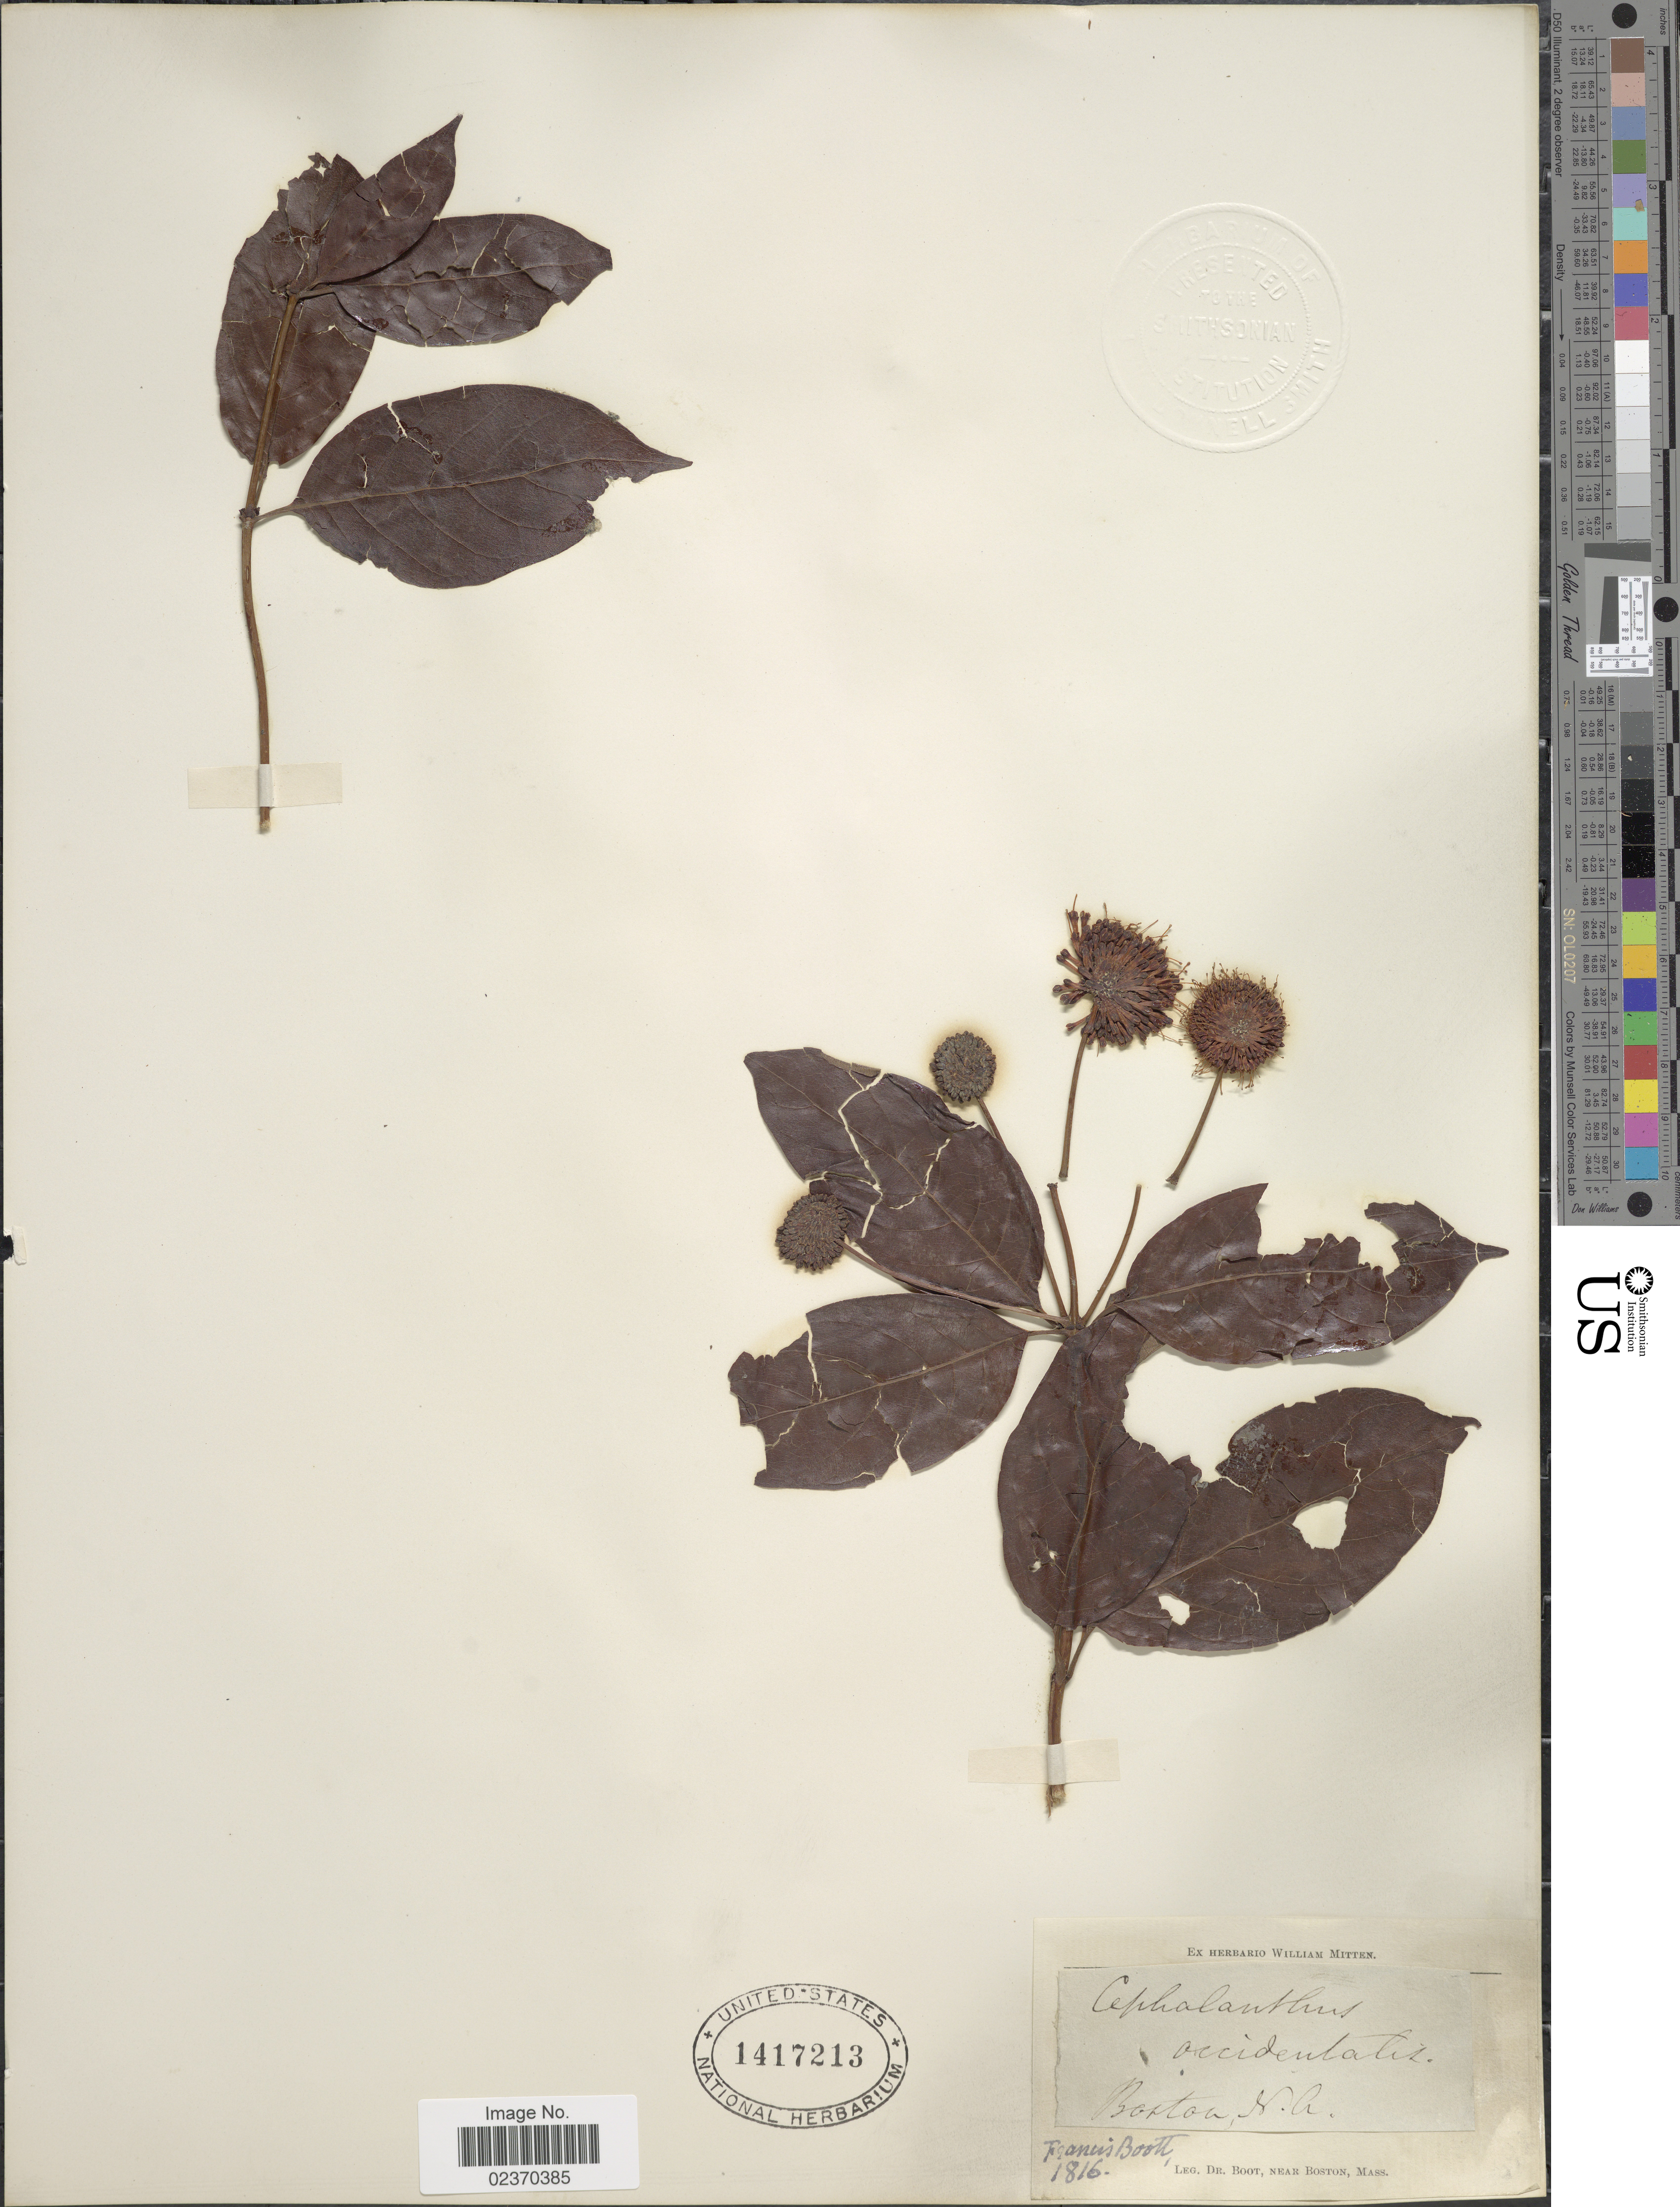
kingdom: Plantae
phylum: Tracheophyta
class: Magnoliopsida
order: Gentianales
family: Rubiaceae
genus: Cephalanthus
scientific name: Cephalanthus occidentalis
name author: L.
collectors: Boot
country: United States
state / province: North Carolina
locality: Boston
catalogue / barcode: US 1417213